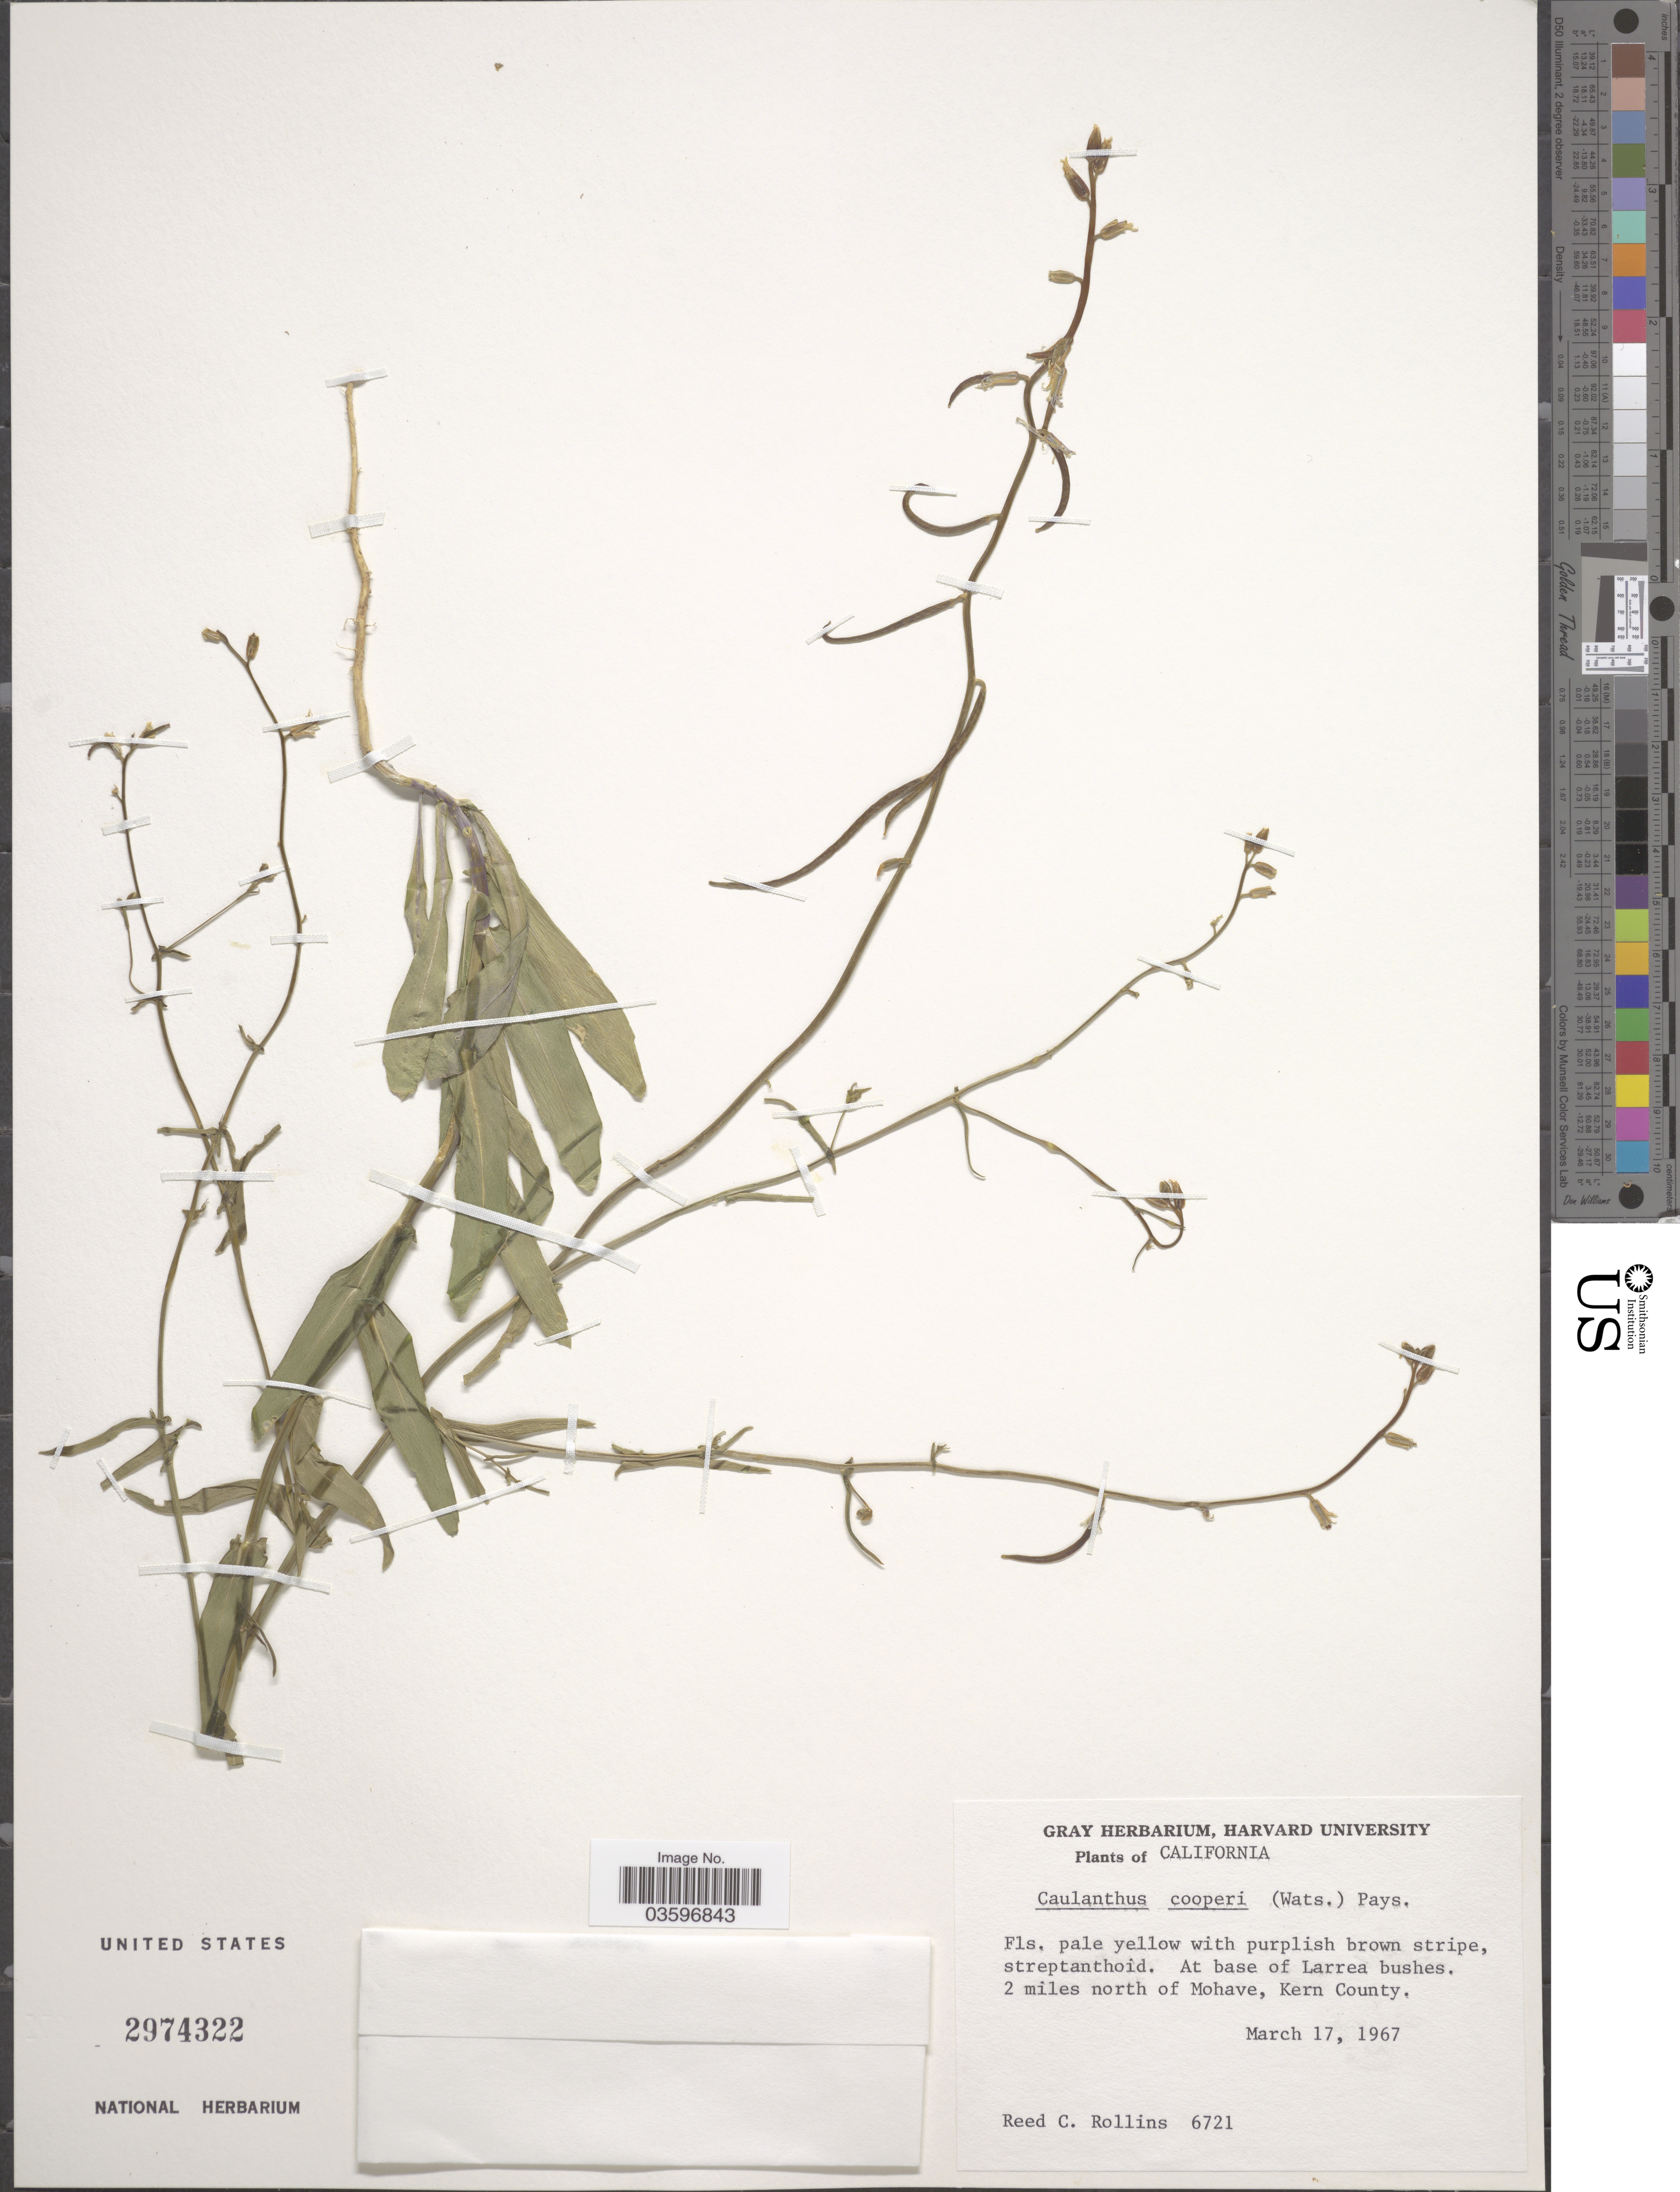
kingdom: Plantae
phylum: Tracheophyta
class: Magnoliopsida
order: Brassicales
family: Brassicaceae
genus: Caulanthus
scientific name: Caulanthus cooperi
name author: (S. Watson) Payson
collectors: R. C. Rollins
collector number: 6721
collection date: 1967-03-17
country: United States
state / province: California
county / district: Kern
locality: At base of Larrea bushes, 2 miles north of Mohave, Kern County.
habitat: at base of bushes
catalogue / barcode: US 2974322